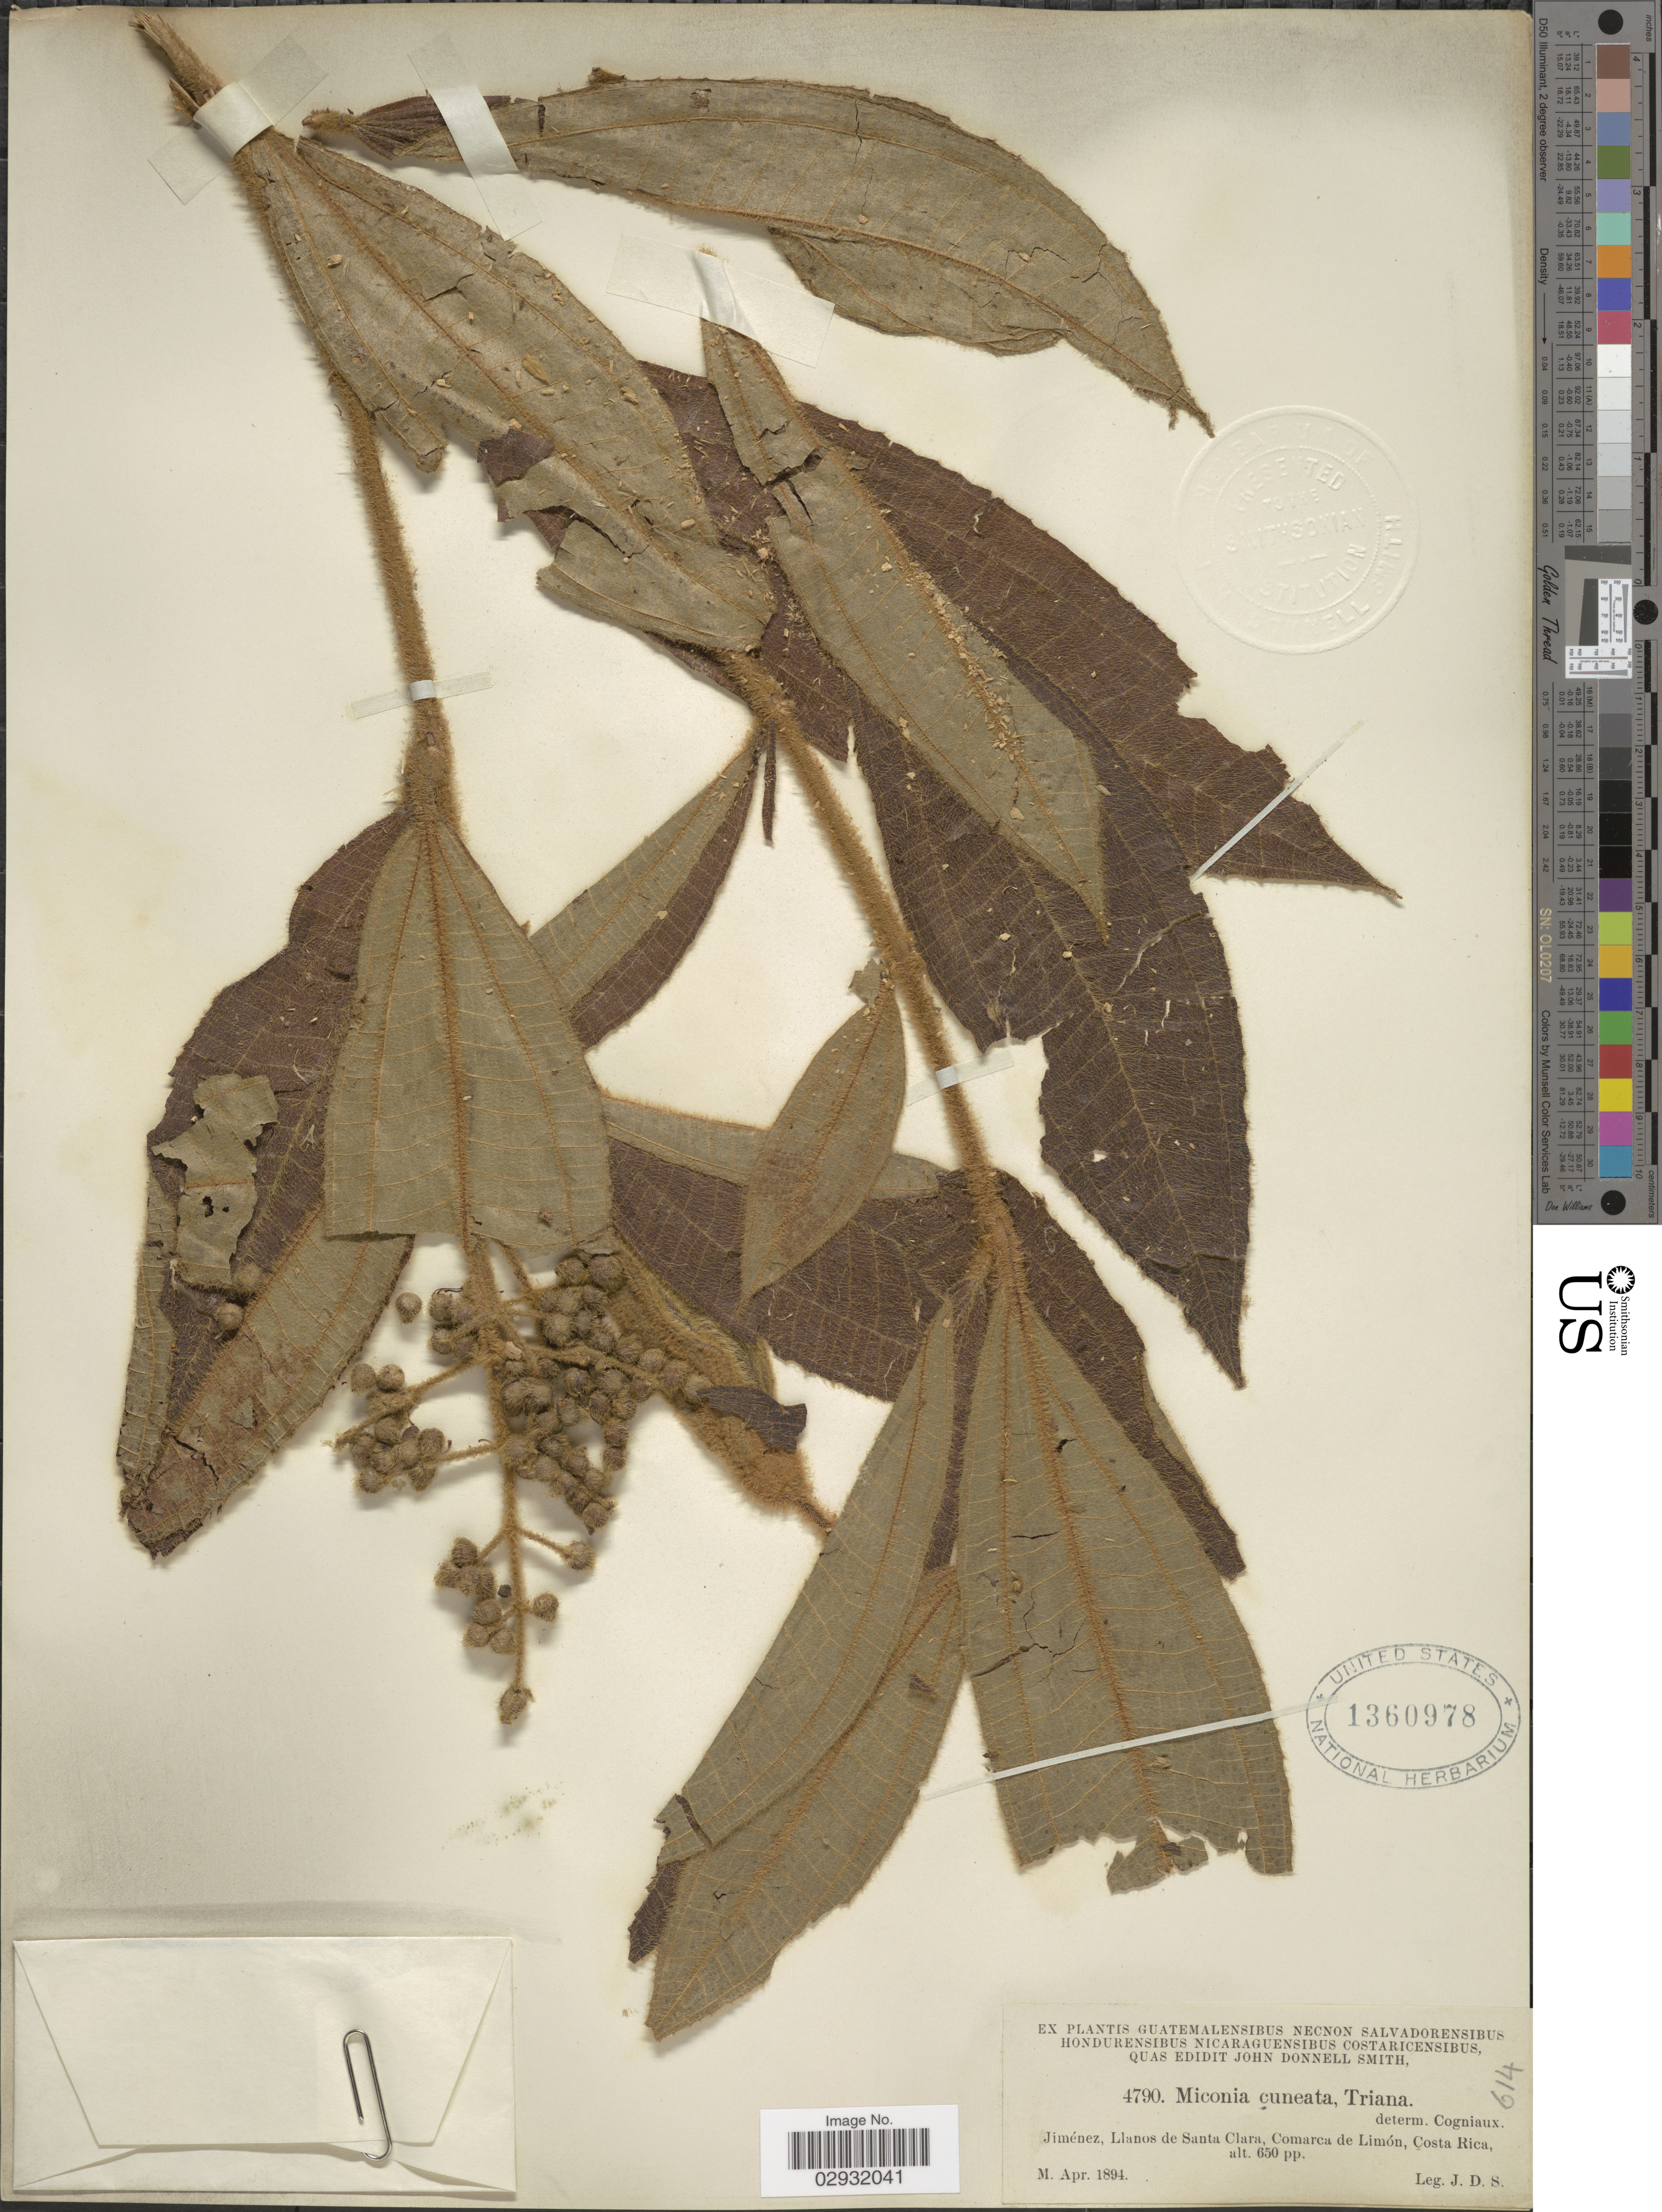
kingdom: Plantae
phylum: Tracheophyta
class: Magnoliopsida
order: Myrtales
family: Melastomataceae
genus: Miconia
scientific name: Miconia barbinervis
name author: (Benth.) Triana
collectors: J. Donnell Smith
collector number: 4790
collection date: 1894-04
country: Costa Rica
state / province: Limón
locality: Jiménez, Llanos de Santa Clara, Comarca de Limón.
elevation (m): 198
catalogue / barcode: US 1360978